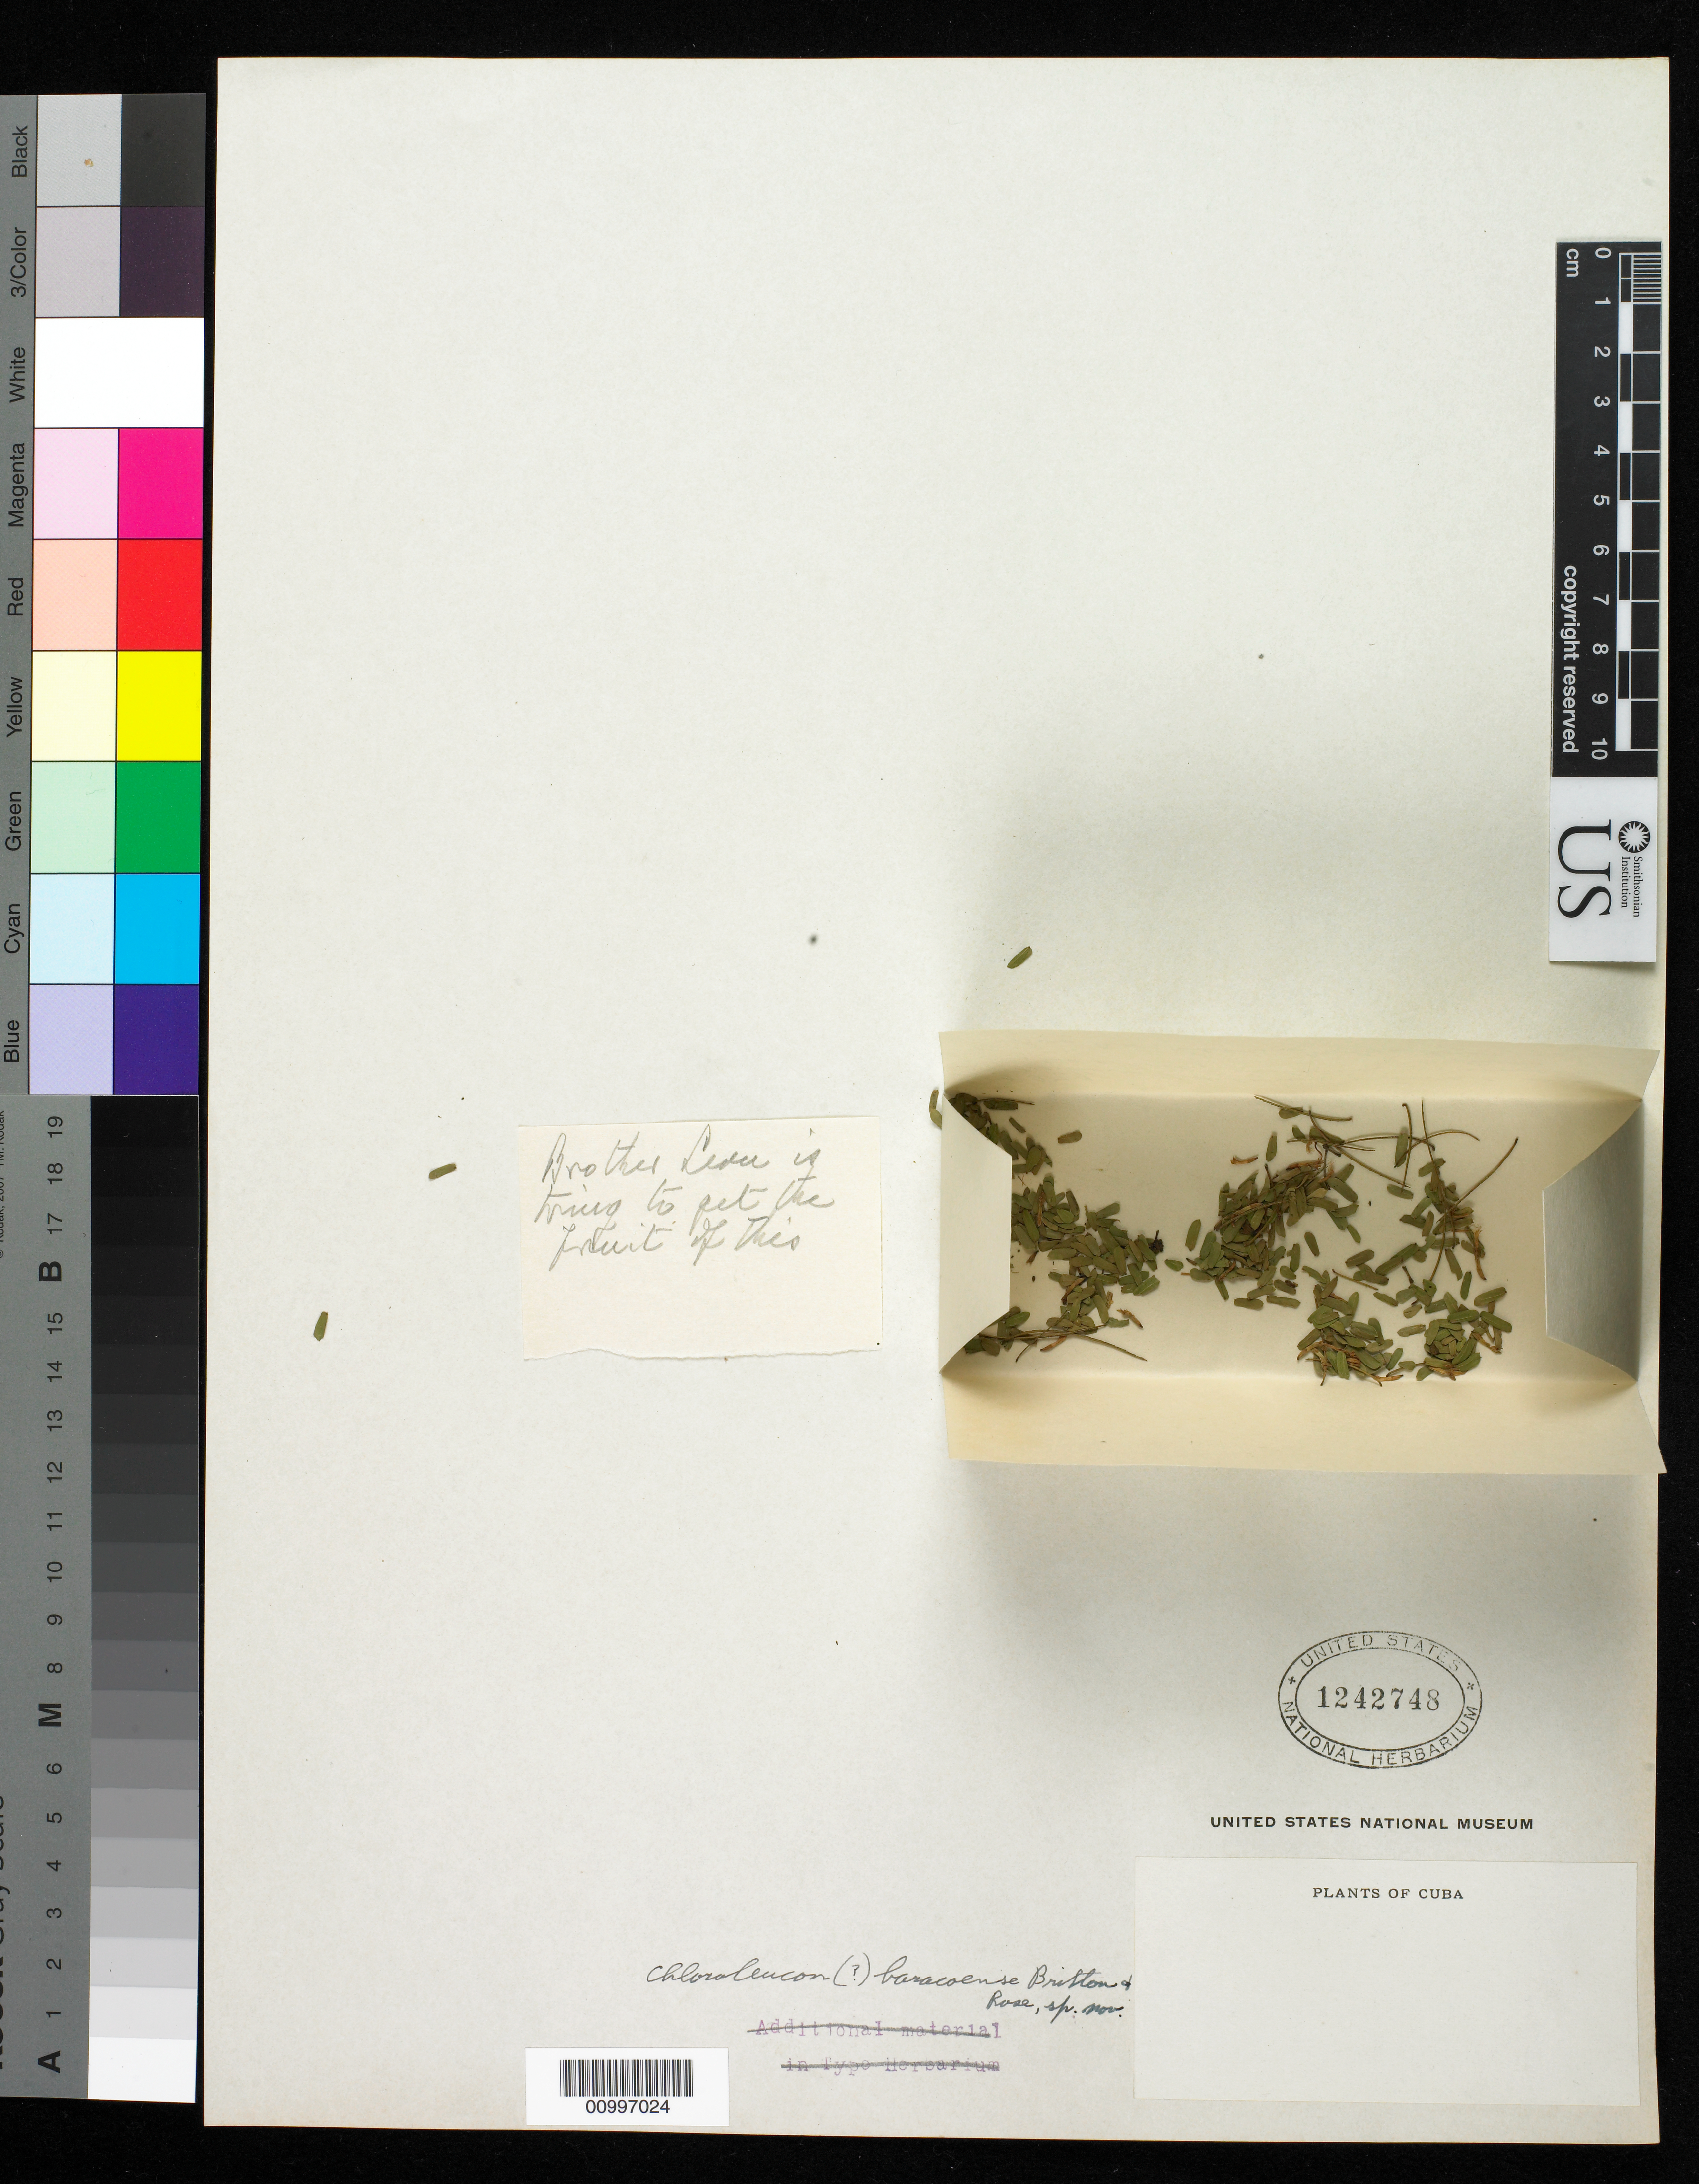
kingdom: Plantae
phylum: Tracheophyta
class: Magnoliopsida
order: Fabales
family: Fabaceae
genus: Chloroleucon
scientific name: Chloroleucon baracoense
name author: Britton & Rose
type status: Isotype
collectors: Bro. León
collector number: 12379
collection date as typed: Jul 1924 to -- Aug 1924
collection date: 1924-07/1924-08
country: Cuba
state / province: Oriente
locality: Caletico, Baracua.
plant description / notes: Fragmentary material of type specimen [ex herb. ??]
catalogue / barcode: US 1242748